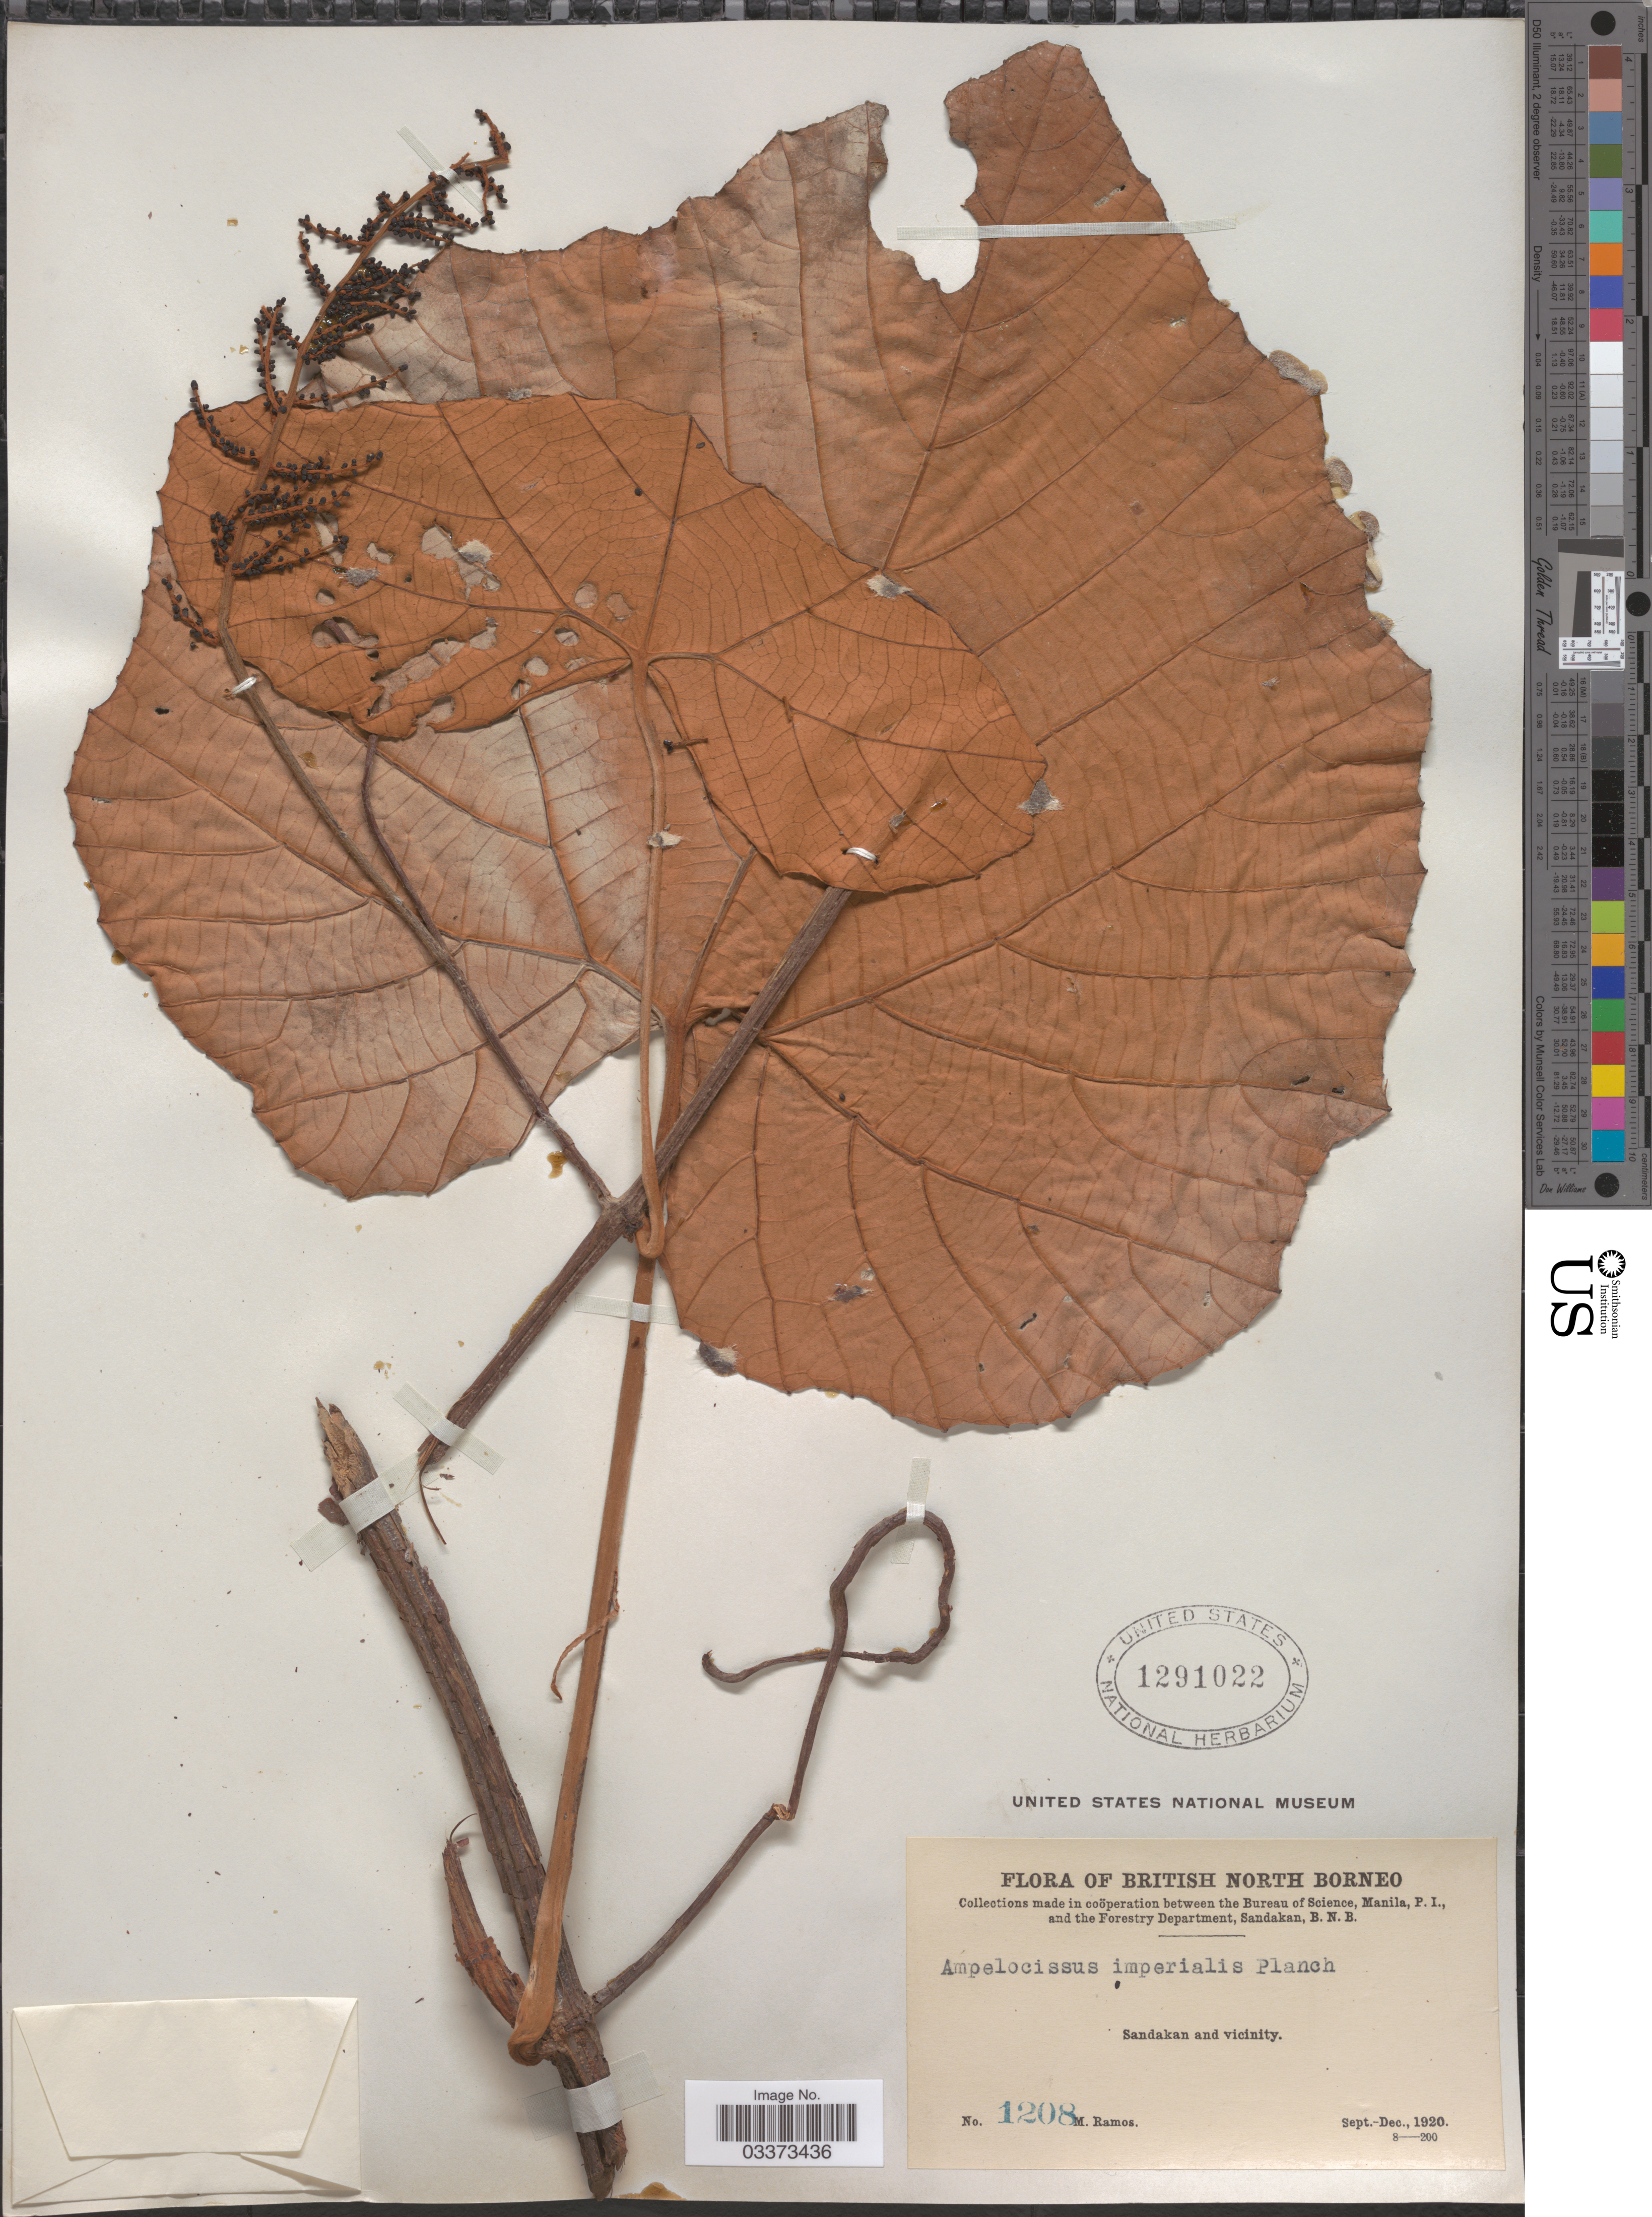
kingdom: Plantae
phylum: Tracheophyta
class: Magnoliopsida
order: Vitales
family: Vitaceae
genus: Ampelocissus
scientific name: Ampelocissus imperialis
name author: Planch.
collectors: M. Ramos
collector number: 1208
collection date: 1920-09/1920-12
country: Malaysia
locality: British North Borneo. Sandakan and vicinity.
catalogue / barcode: US 1291022